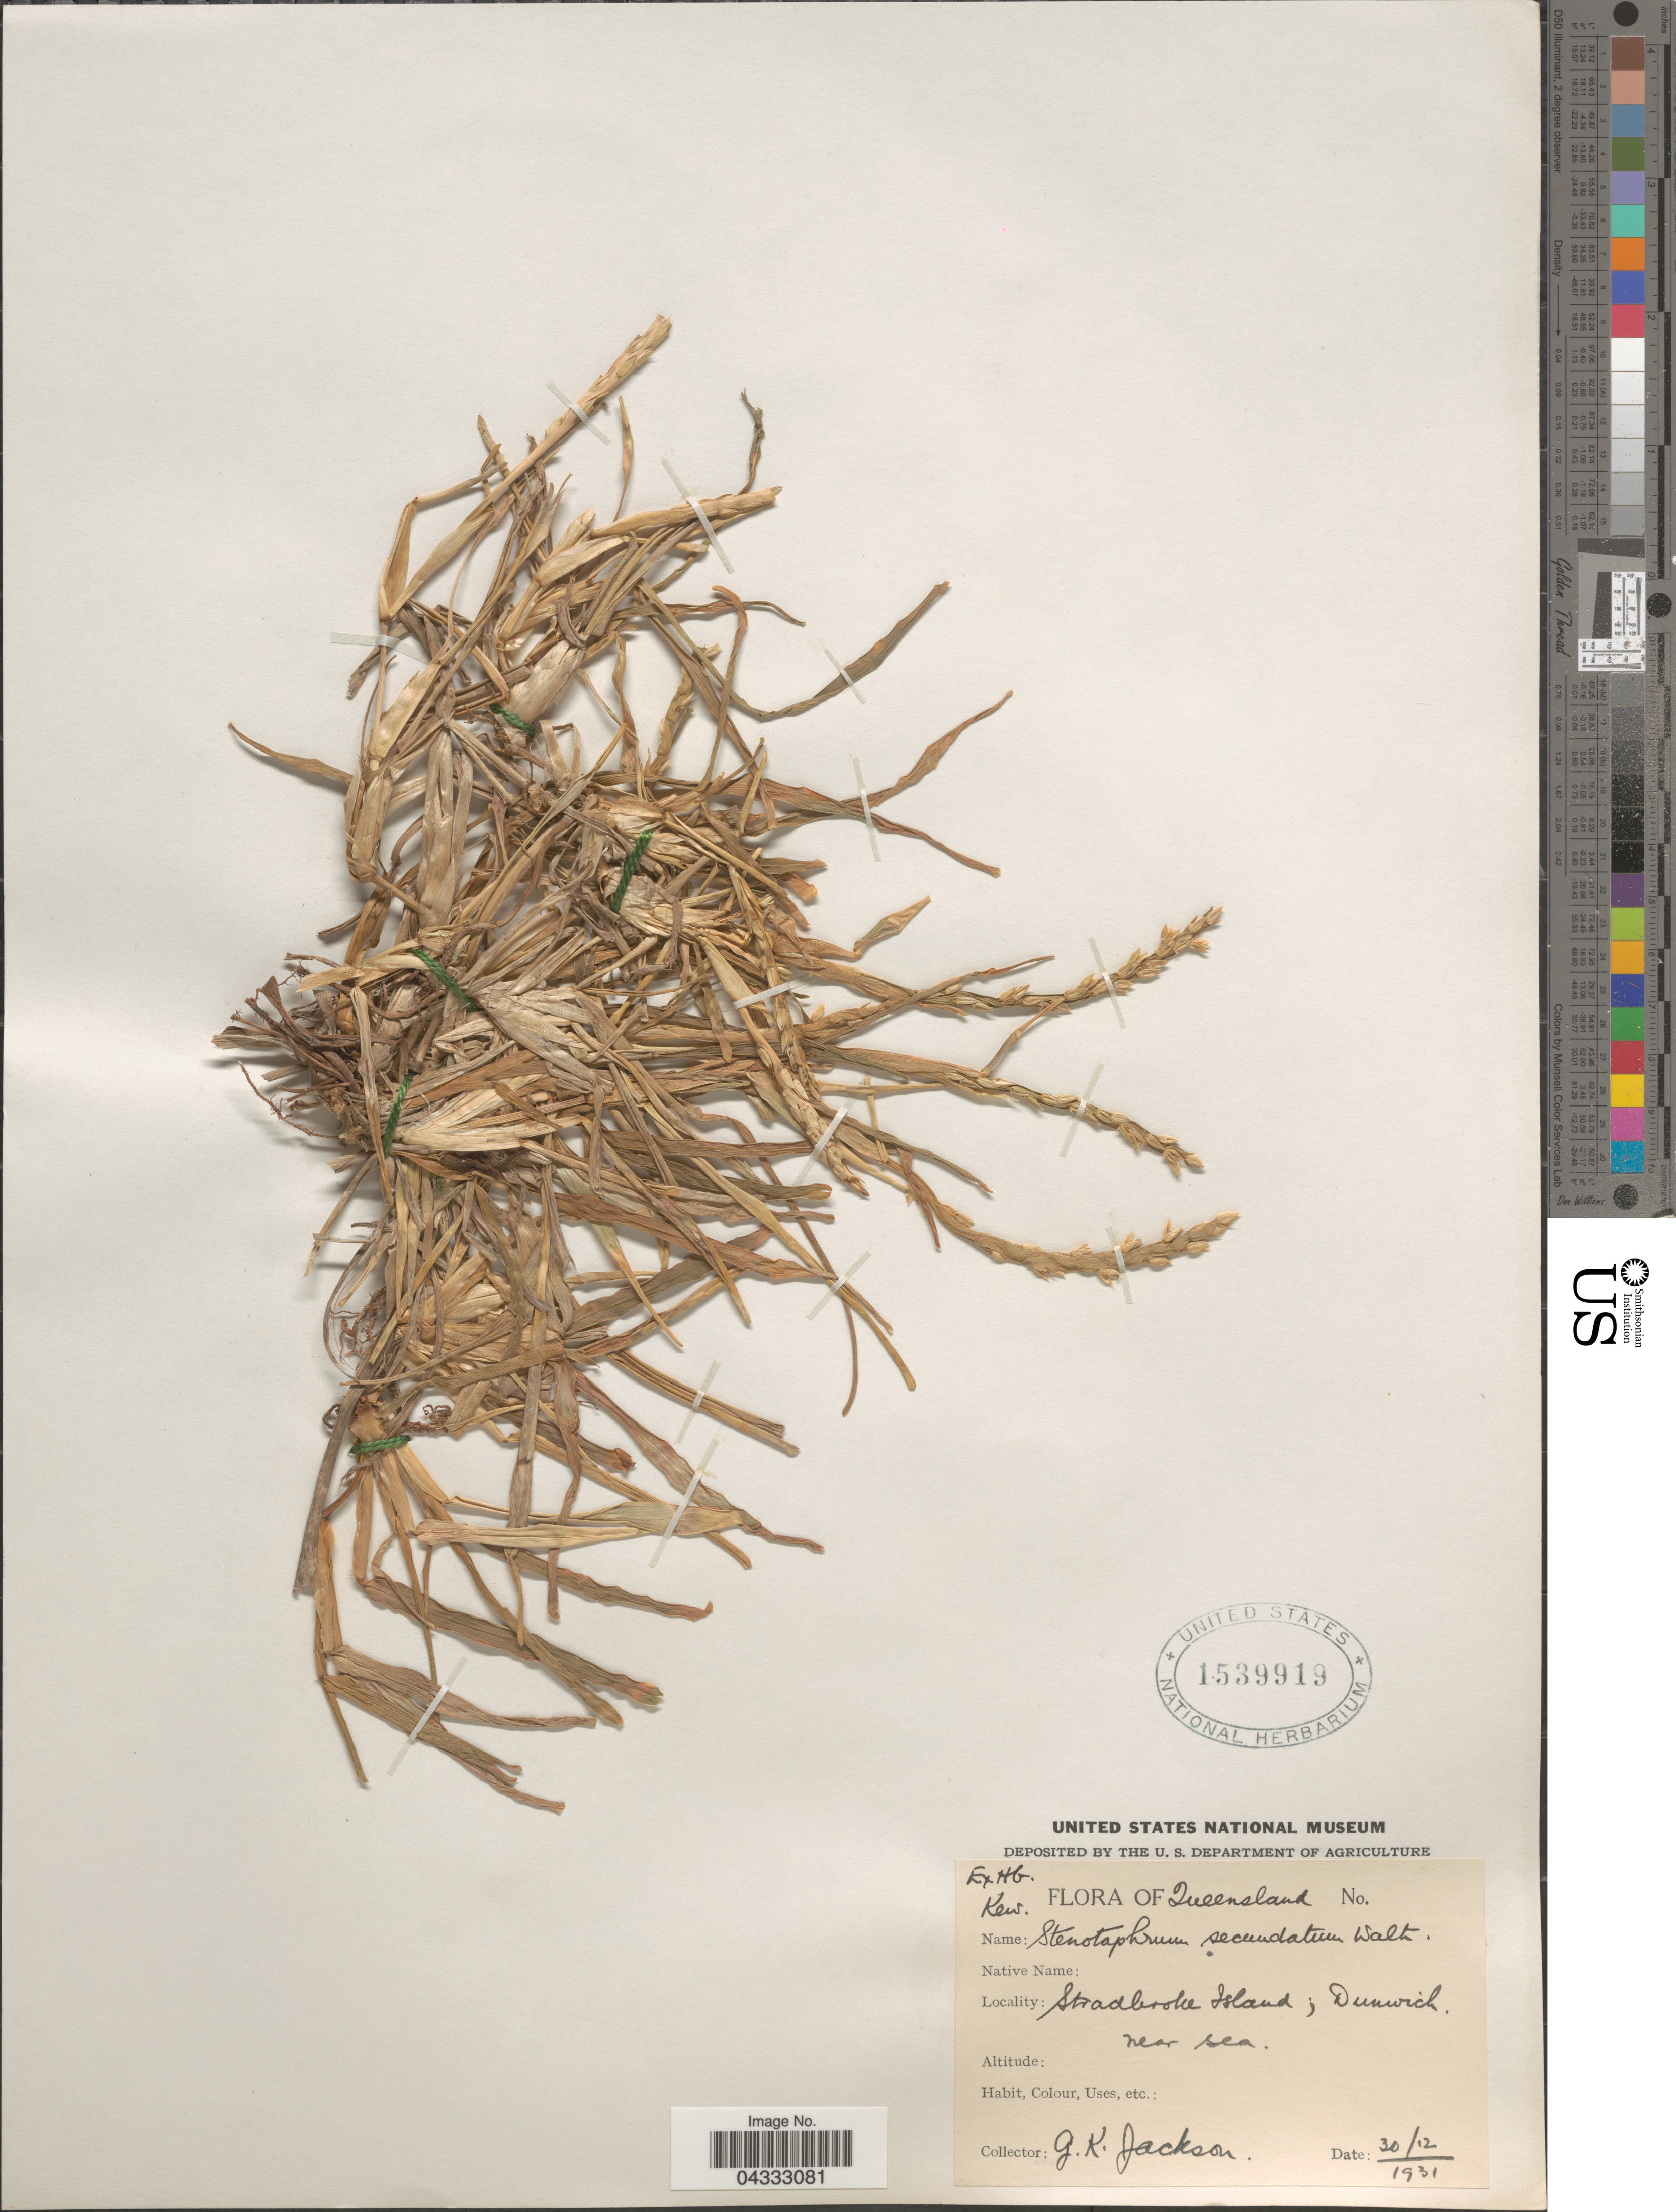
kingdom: Plantae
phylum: Tracheophyta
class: Liliopsida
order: Poales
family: Poaceae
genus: Stenotaphrum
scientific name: Stenotaphrum secundatum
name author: (Walter) Kuntze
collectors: G. Jackson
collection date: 1931-12-30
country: Australia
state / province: Queensland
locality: Stradbroke Island; Dunwich.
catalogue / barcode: US 1539919